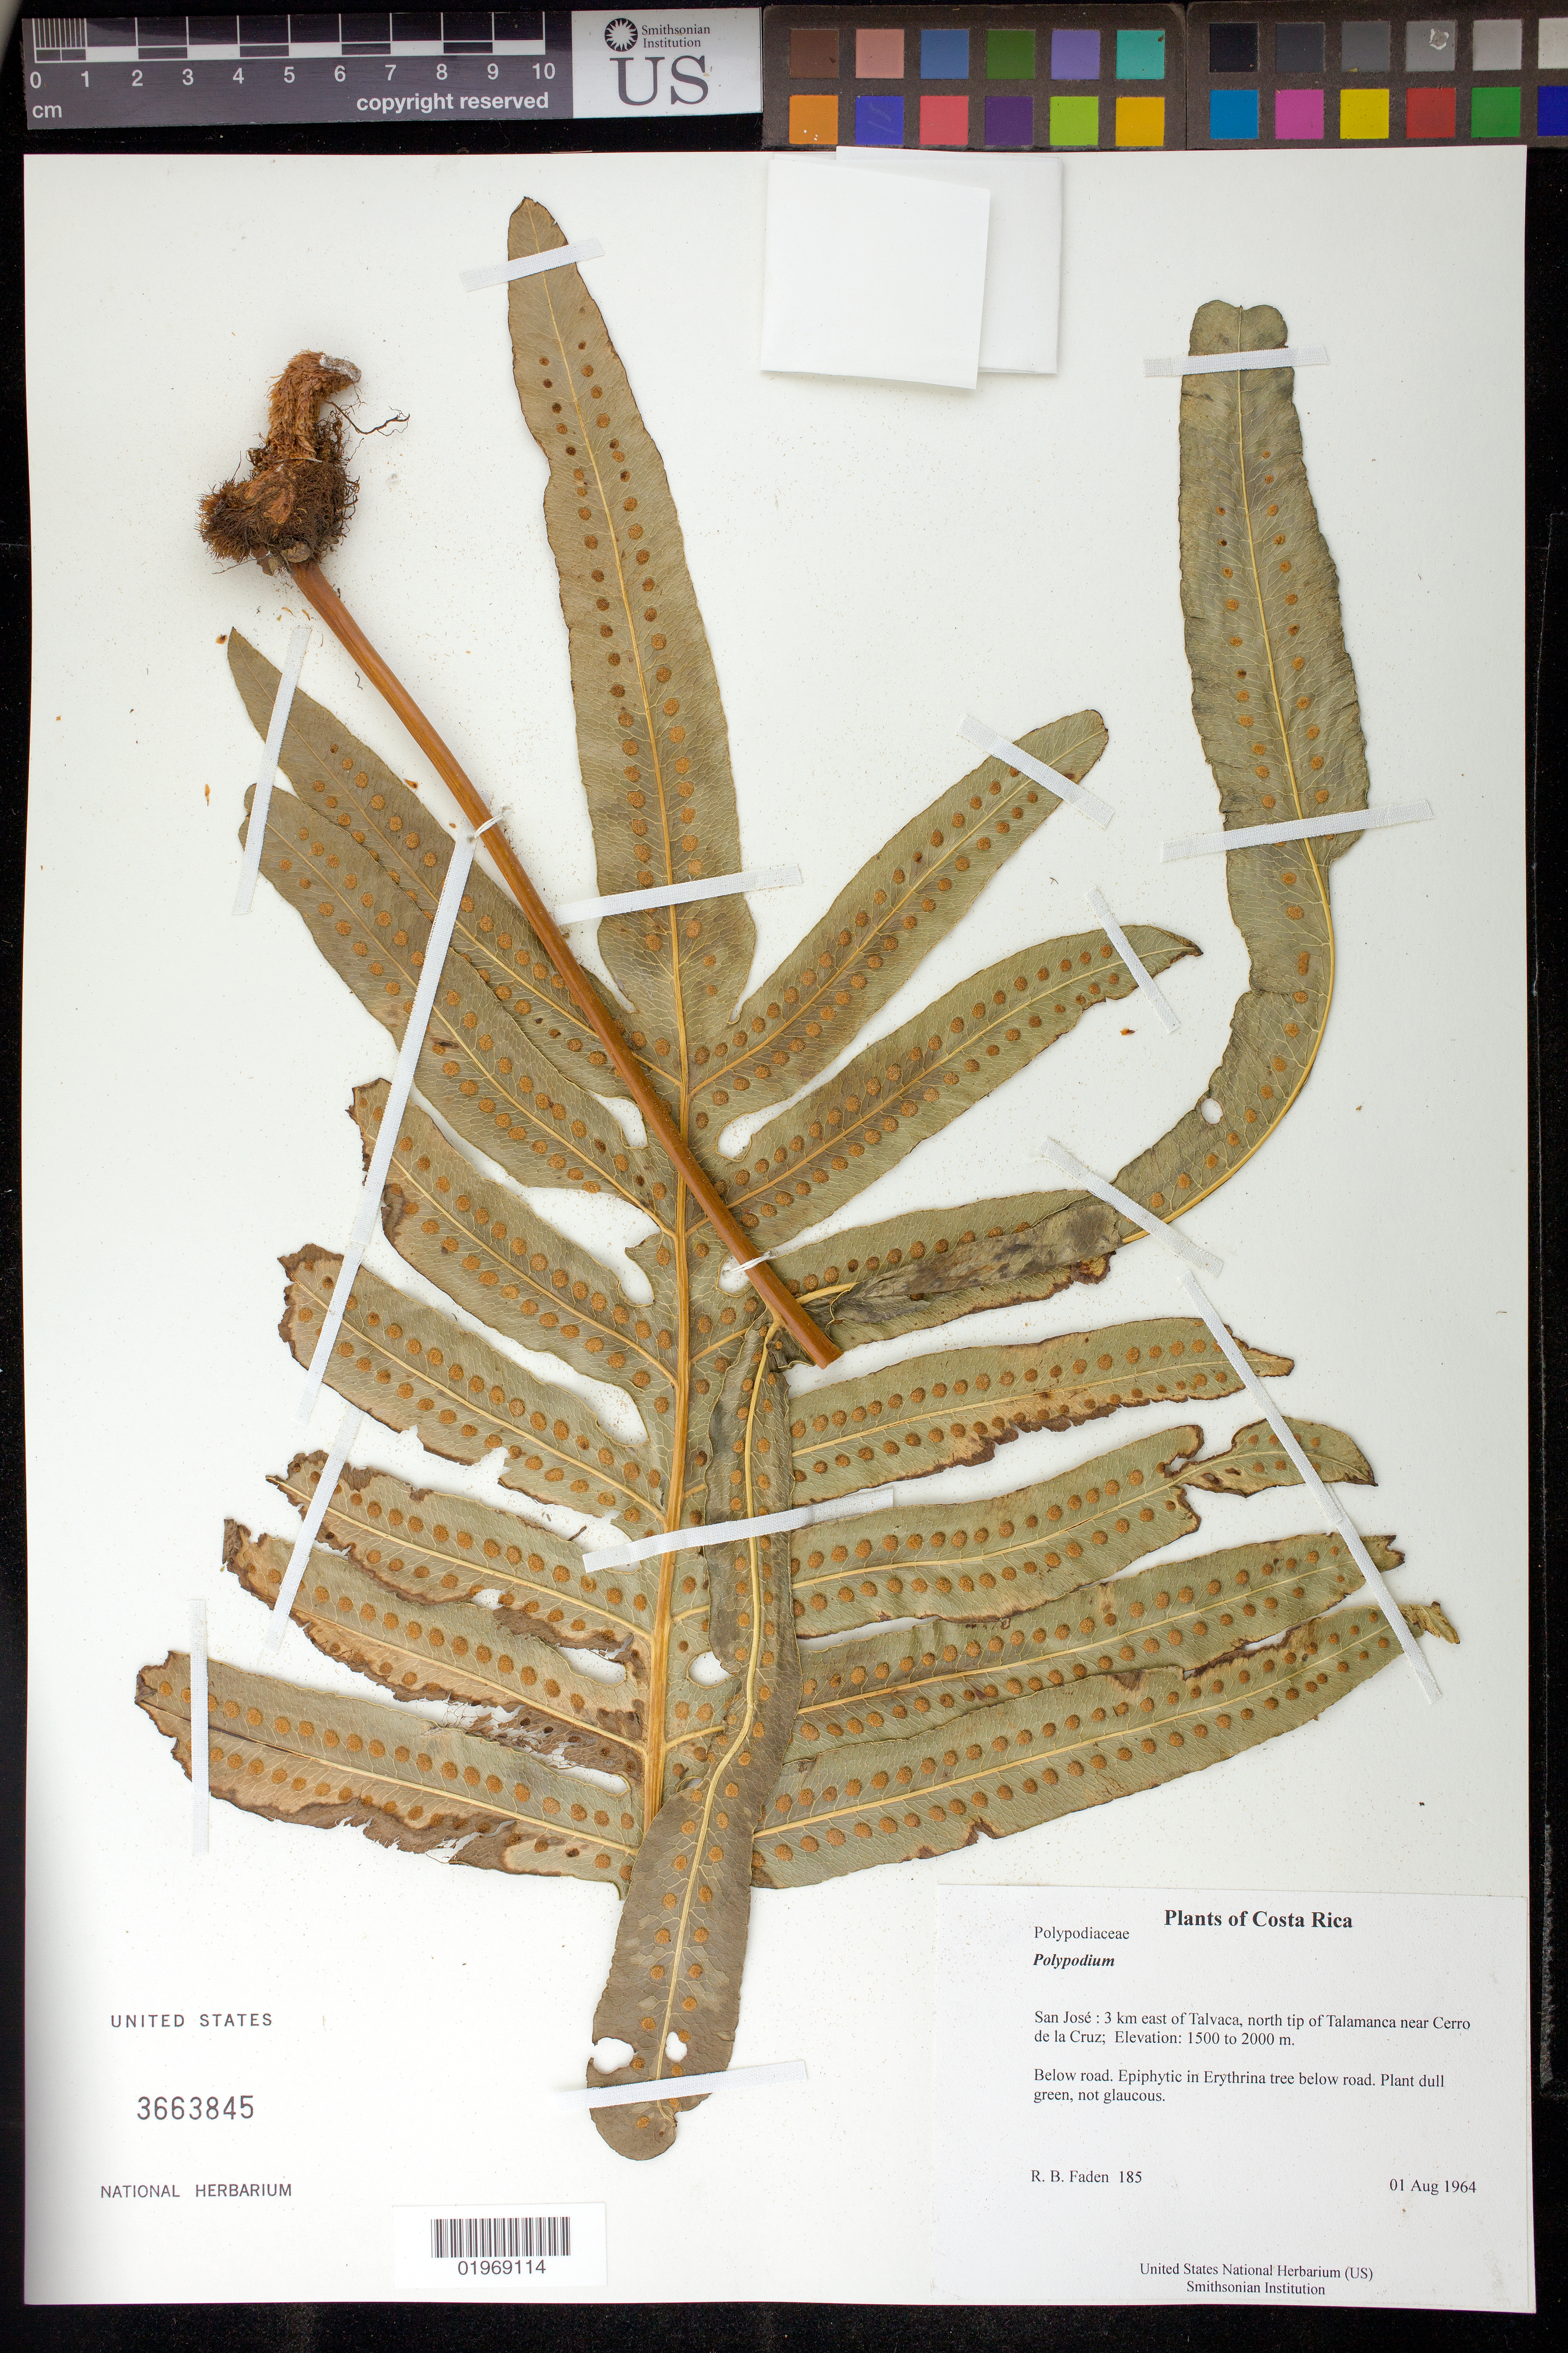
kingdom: Plantae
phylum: Tracheophyta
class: Polypodiopsida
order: Polypodiales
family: Polypodiaceae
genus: Polypodium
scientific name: Polypodium sp.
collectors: R. B. Faden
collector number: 185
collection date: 1964-08-01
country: Costa Rica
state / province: San José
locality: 3 km east of Talvaca, north tip of Talamanca near Cerro de la Cruz.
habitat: Below road.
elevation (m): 1500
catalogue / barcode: US 3663845